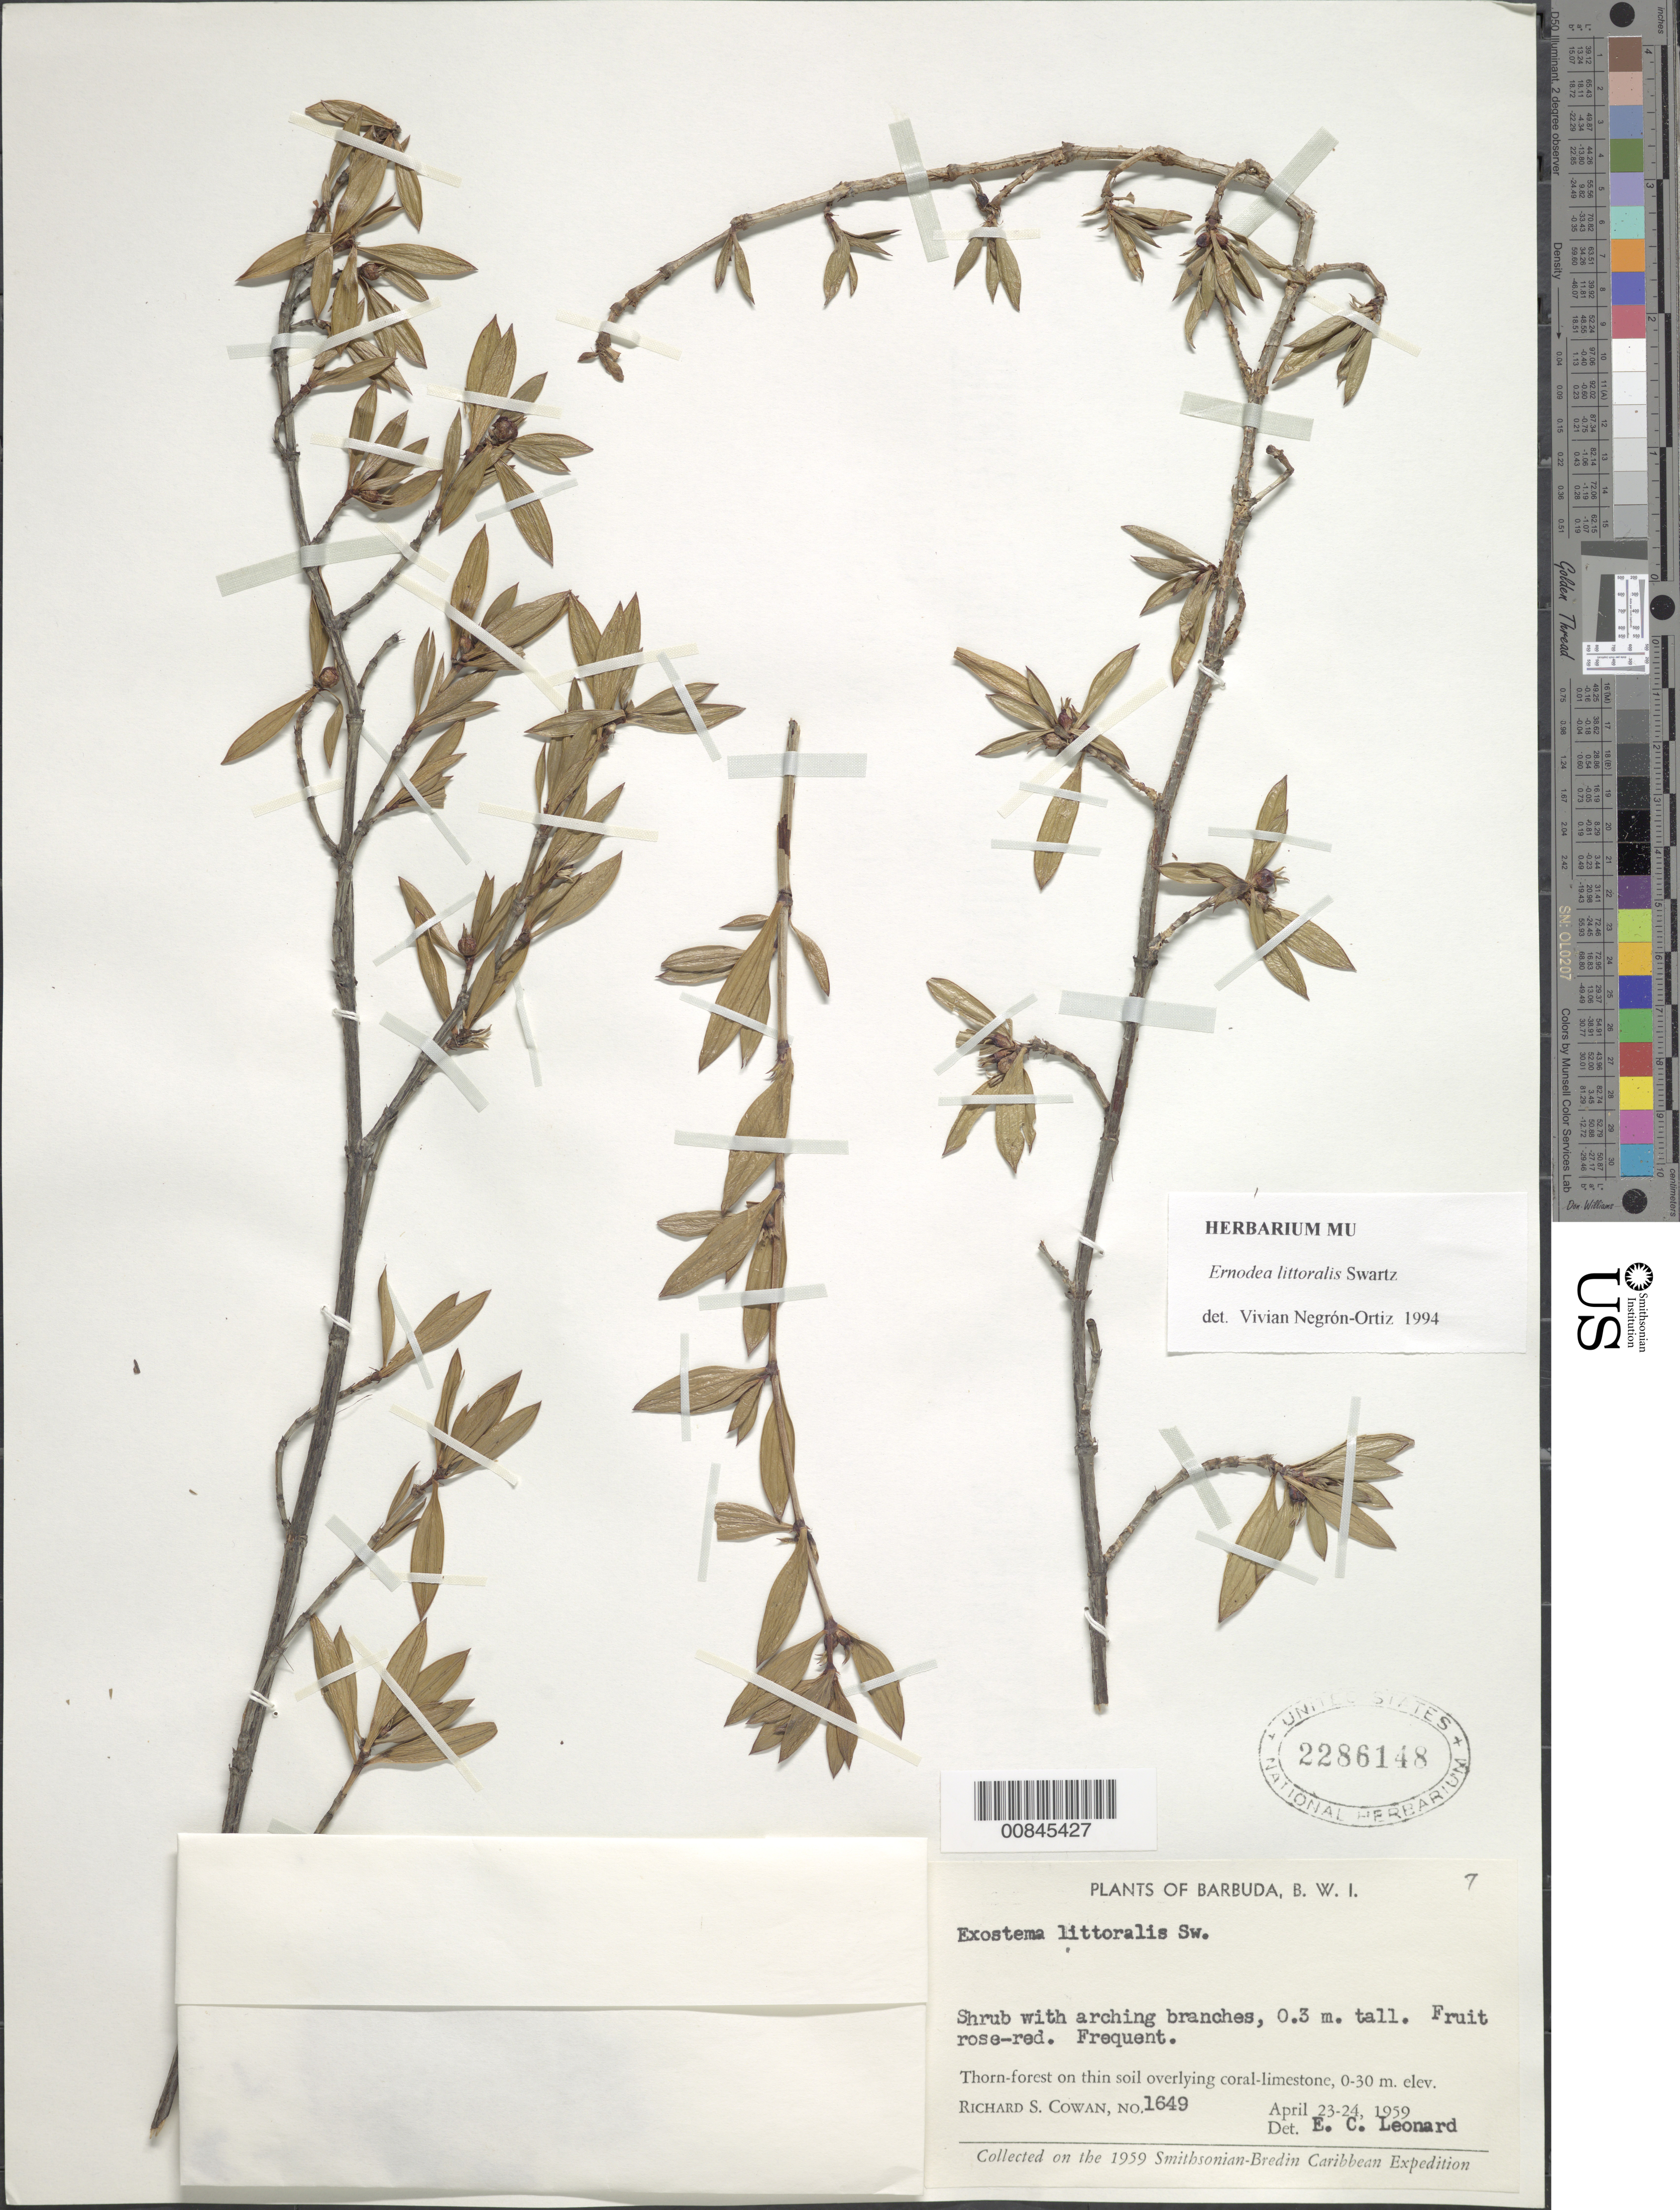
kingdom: Plantae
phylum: Tracheophyta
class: Magnoliopsida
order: Gentianales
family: Rubiaceae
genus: Ernodea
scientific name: Ernodea littoralis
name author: Sw.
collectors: R. S. Cowan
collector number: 1649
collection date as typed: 23 Apr 1959 to 24 Apr 1959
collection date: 1959-04-23/1959-04-24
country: Antigua and Barbuda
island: Barbuda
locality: Barbuda thorn-forest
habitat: Thorn-forest on thin soil overlying coral-limestone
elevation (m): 0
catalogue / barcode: US 2286148